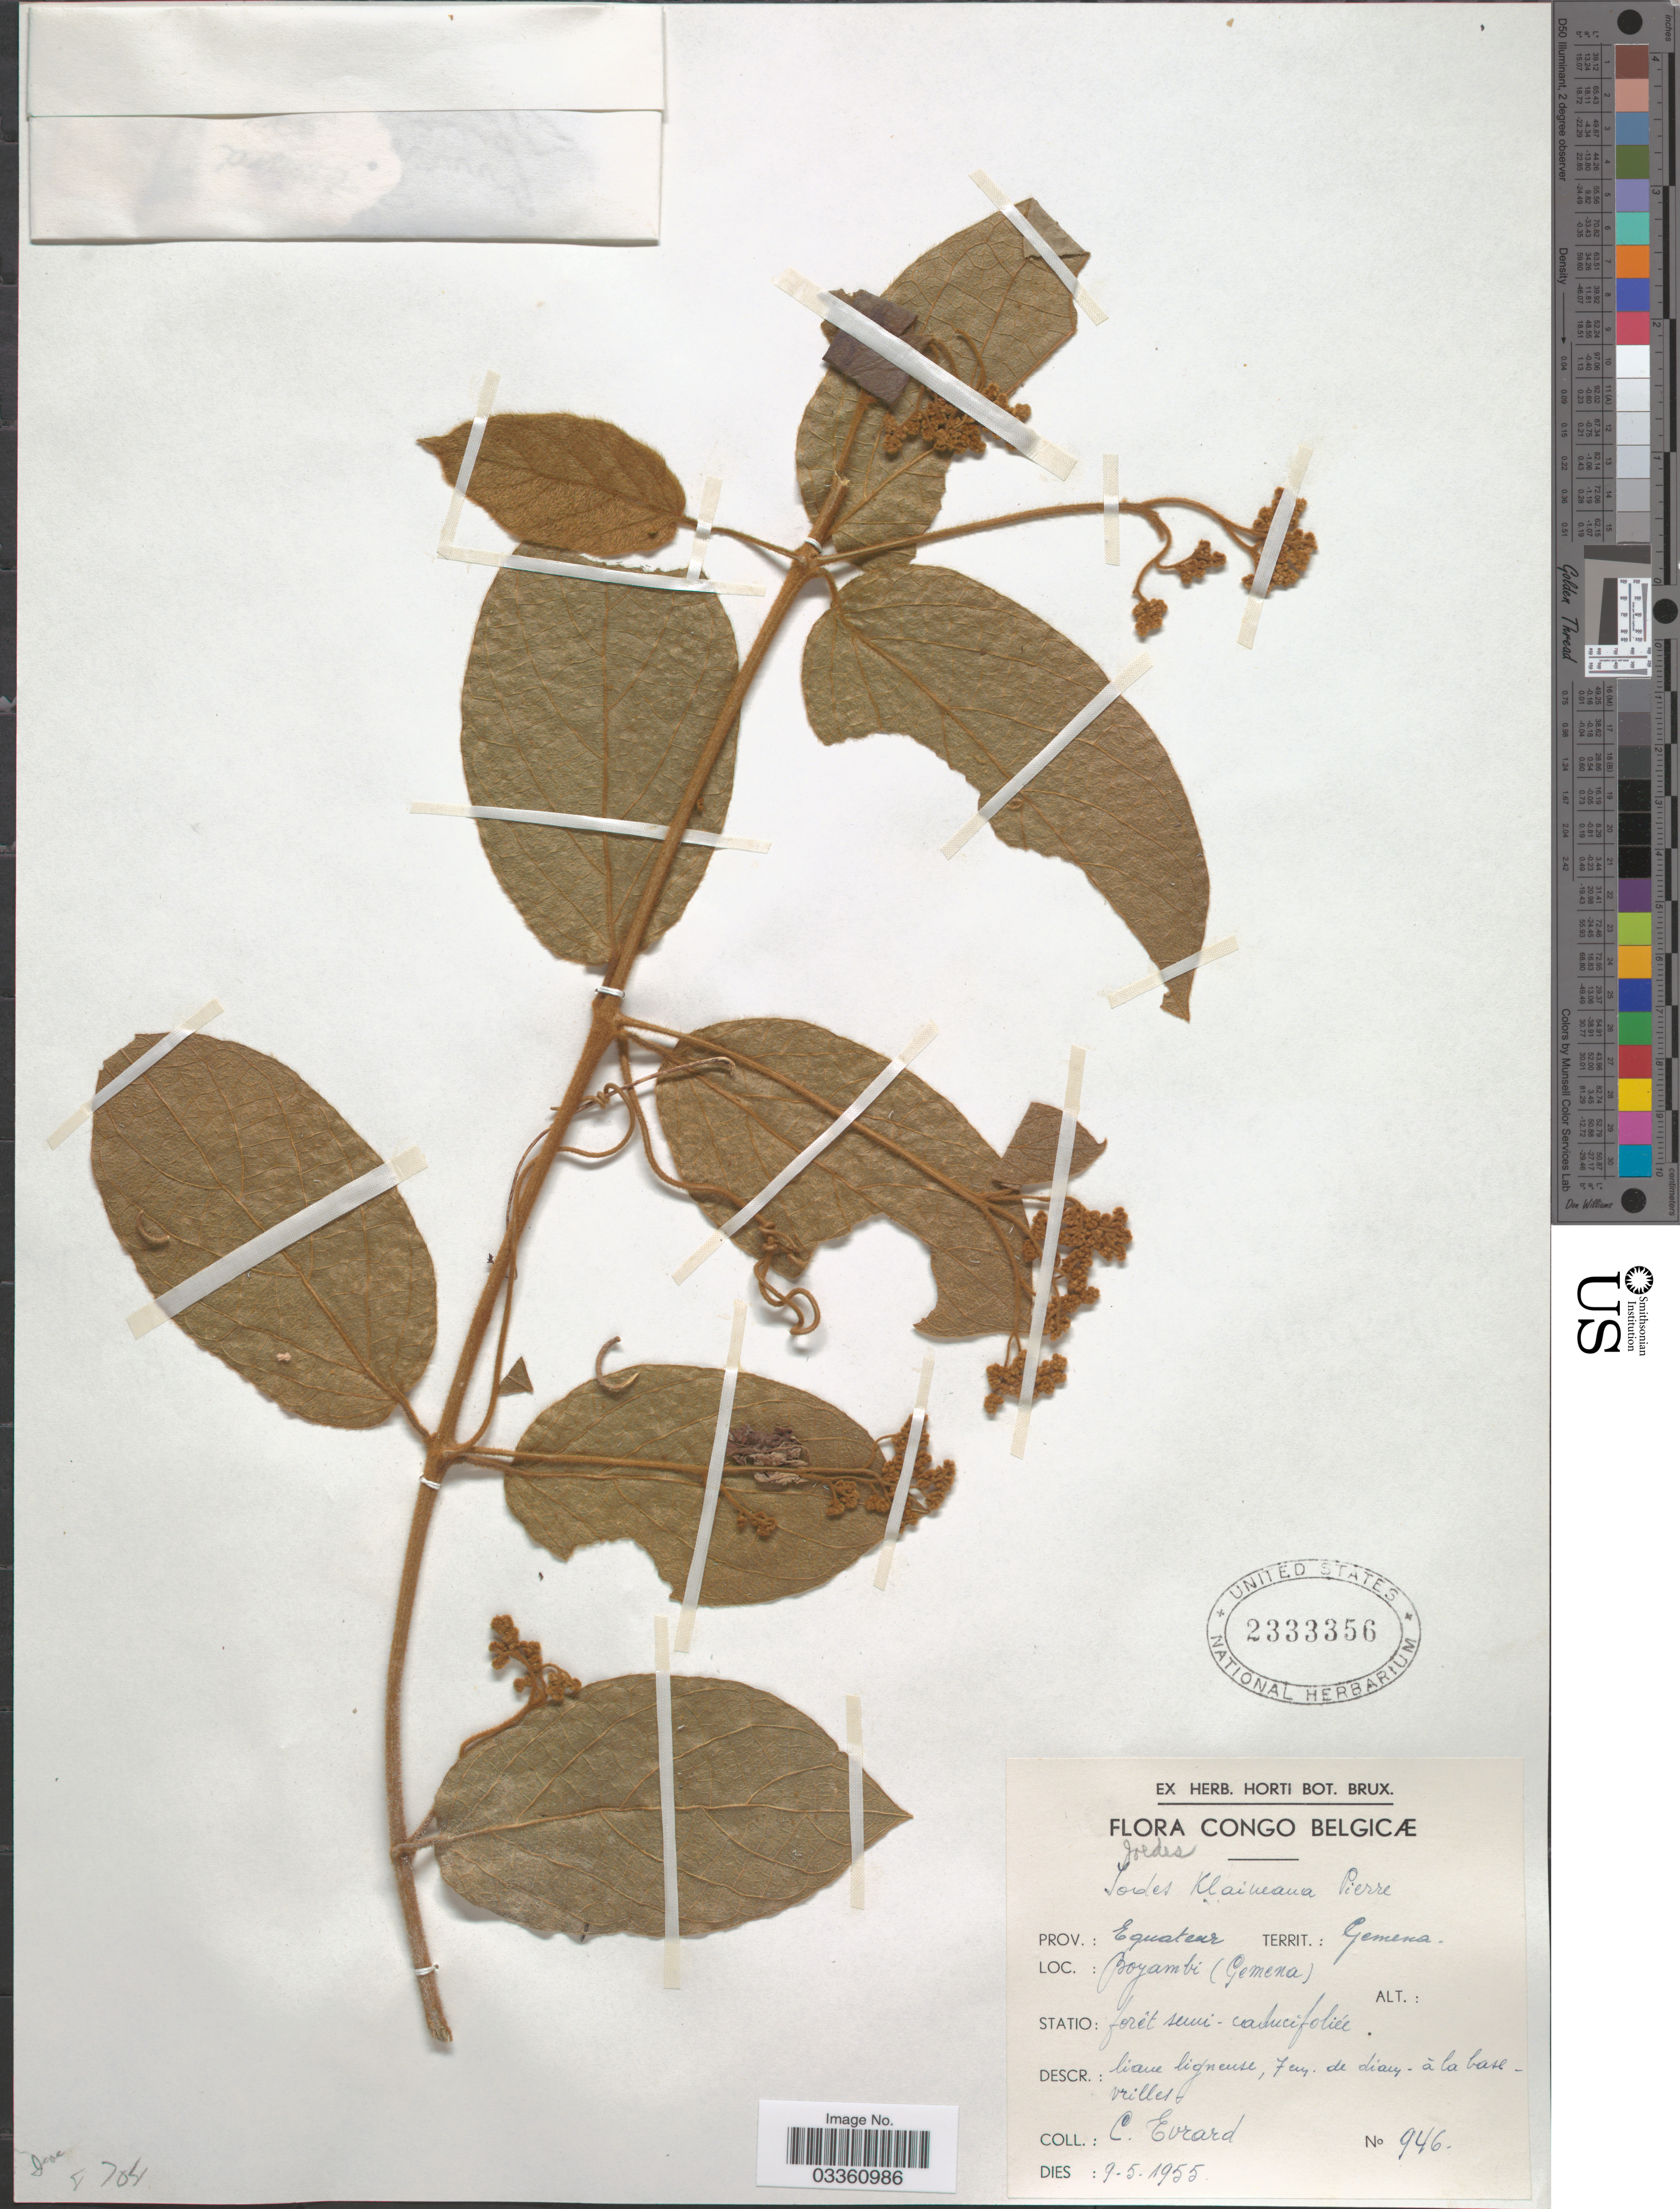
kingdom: Plantae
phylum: Tracheophyta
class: Magnoliopsida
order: Icacinales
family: Icacinaceae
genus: Iodes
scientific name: Iodes klaineana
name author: Pierre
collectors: C. Evrard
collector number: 946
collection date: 1955-05-09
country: Congo, Democratic Republic of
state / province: Equateur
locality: Congo Belgicæ. Territ. Gemena. Boyambi (Gemena).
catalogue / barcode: US 2333356